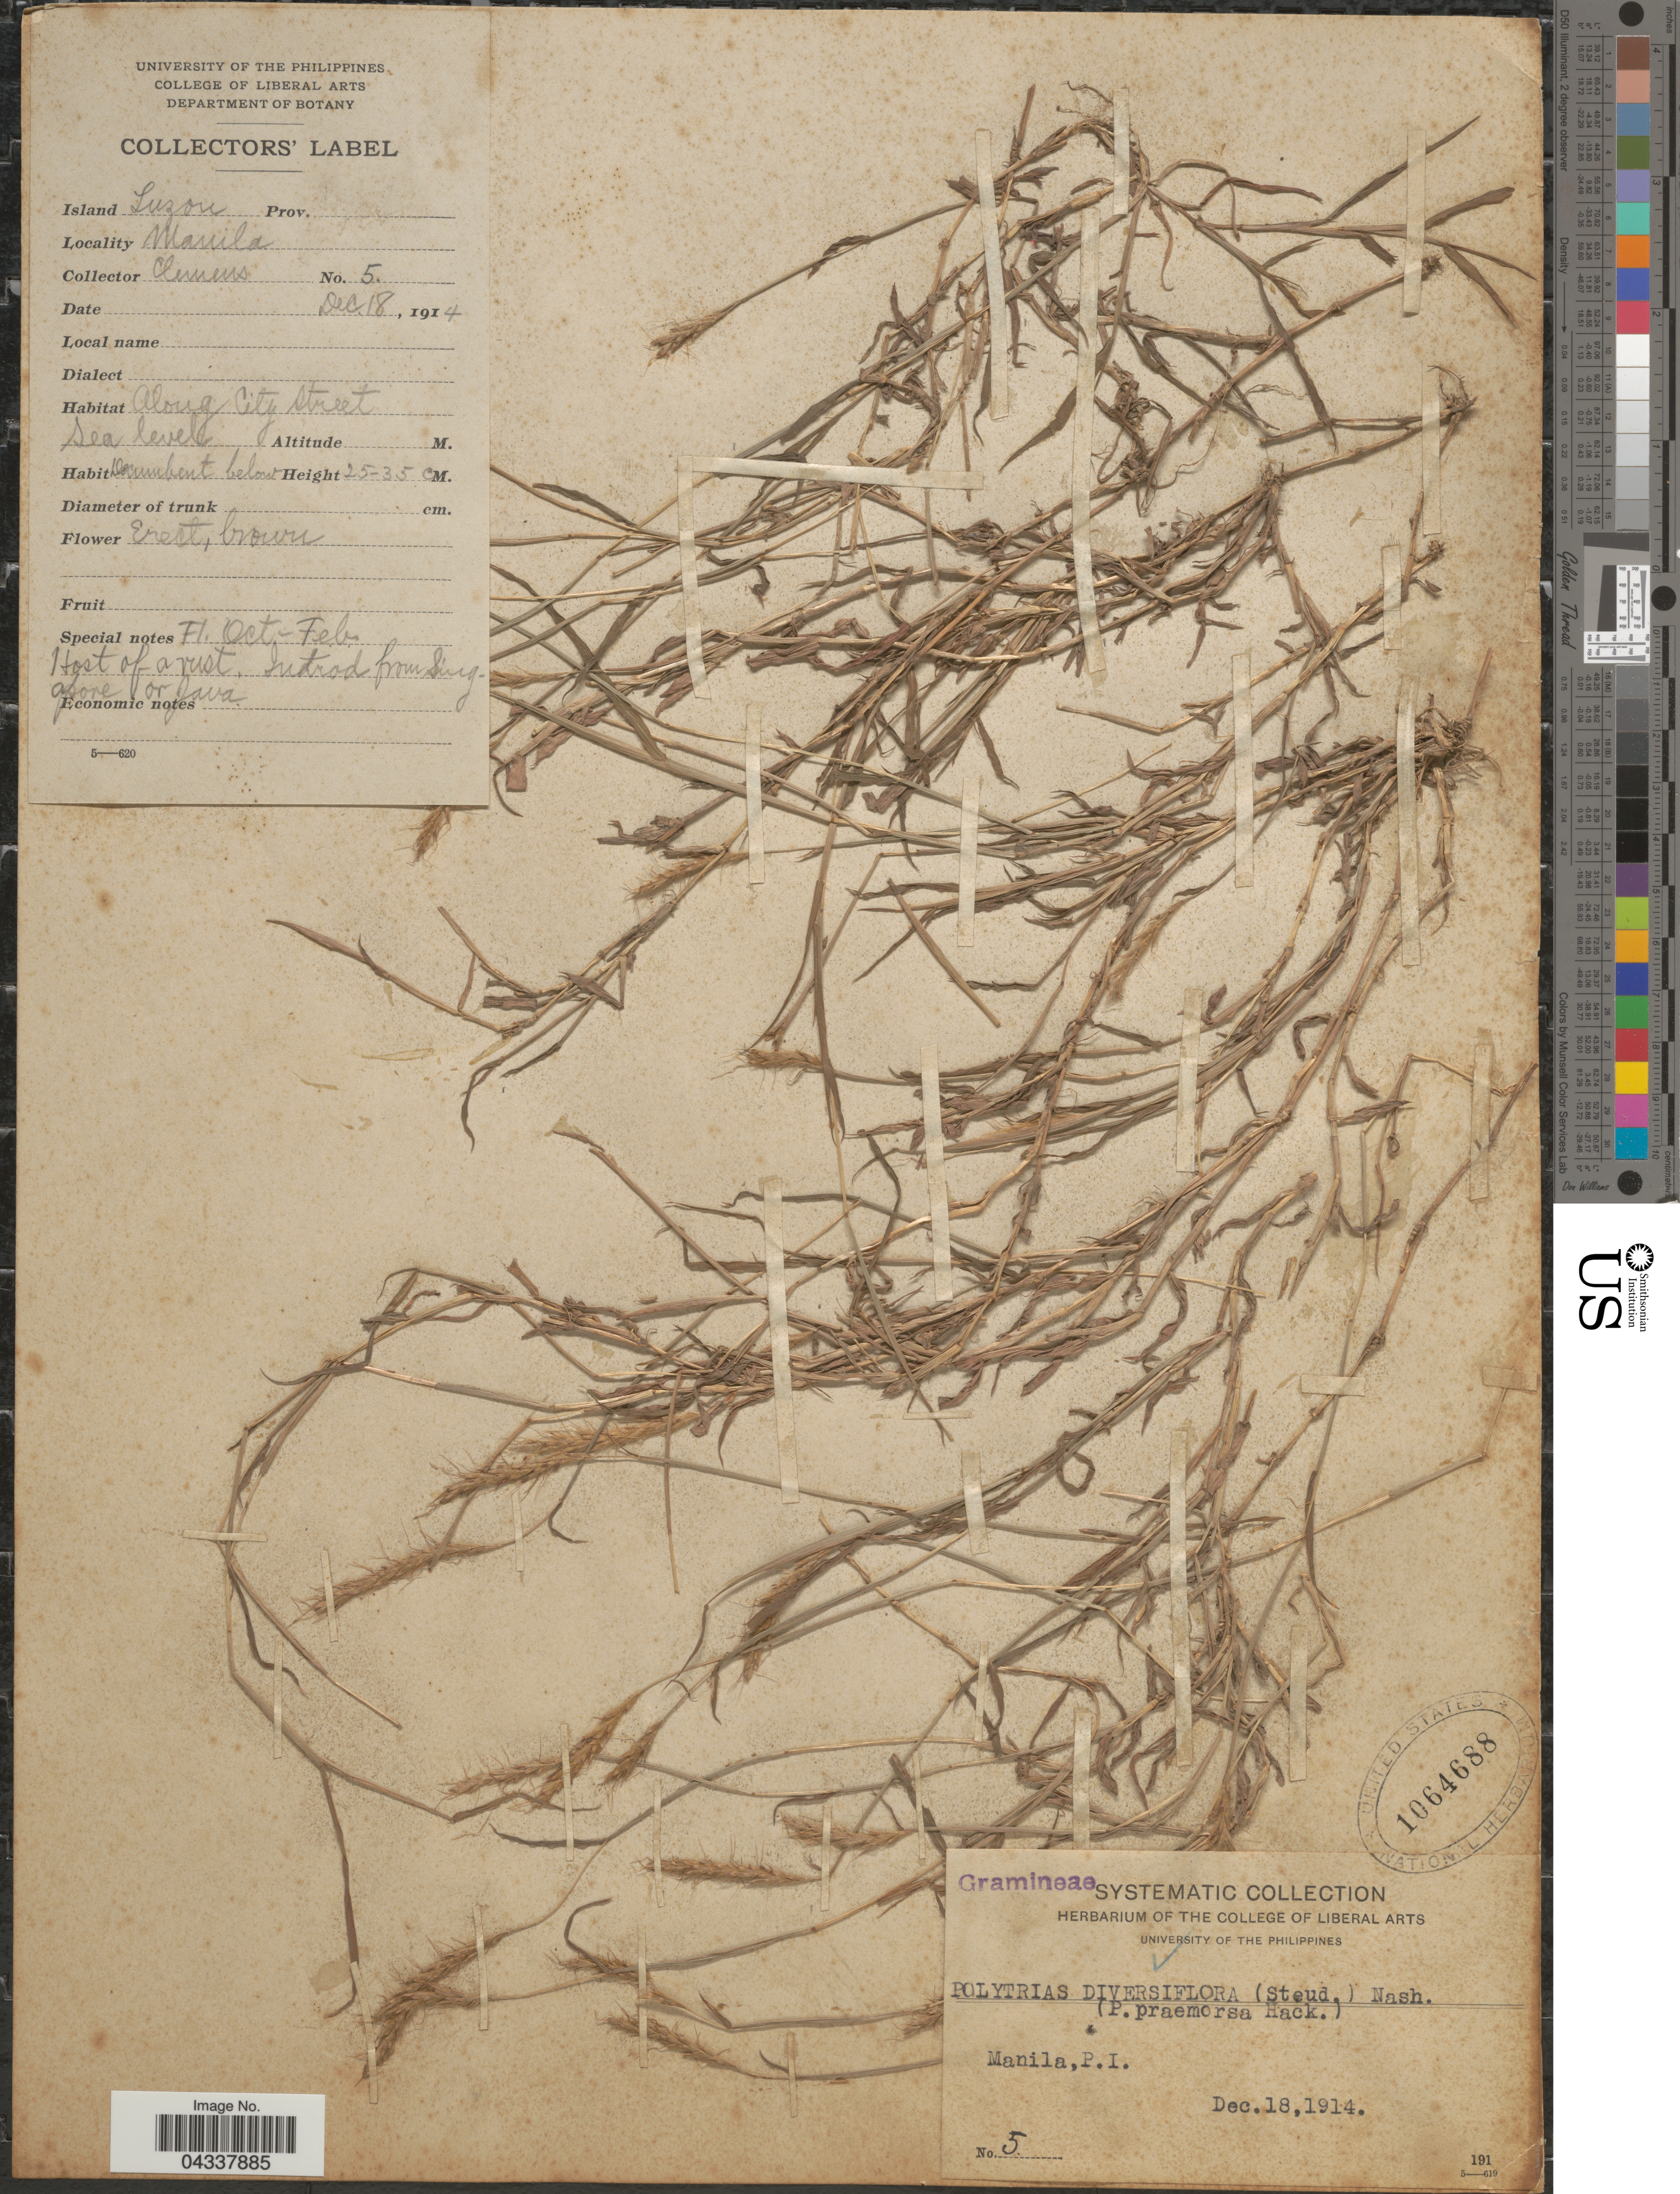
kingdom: Plantae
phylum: Tracheophyta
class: Liliopsida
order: Poales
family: Poaceae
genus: Polytrias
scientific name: Polytrias indica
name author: (Houtt.) Veldkamp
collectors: -. Clemens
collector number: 5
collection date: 1914-12-18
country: Philippines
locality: Island Luzon. Manila. Along City Street.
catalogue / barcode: US 1064688